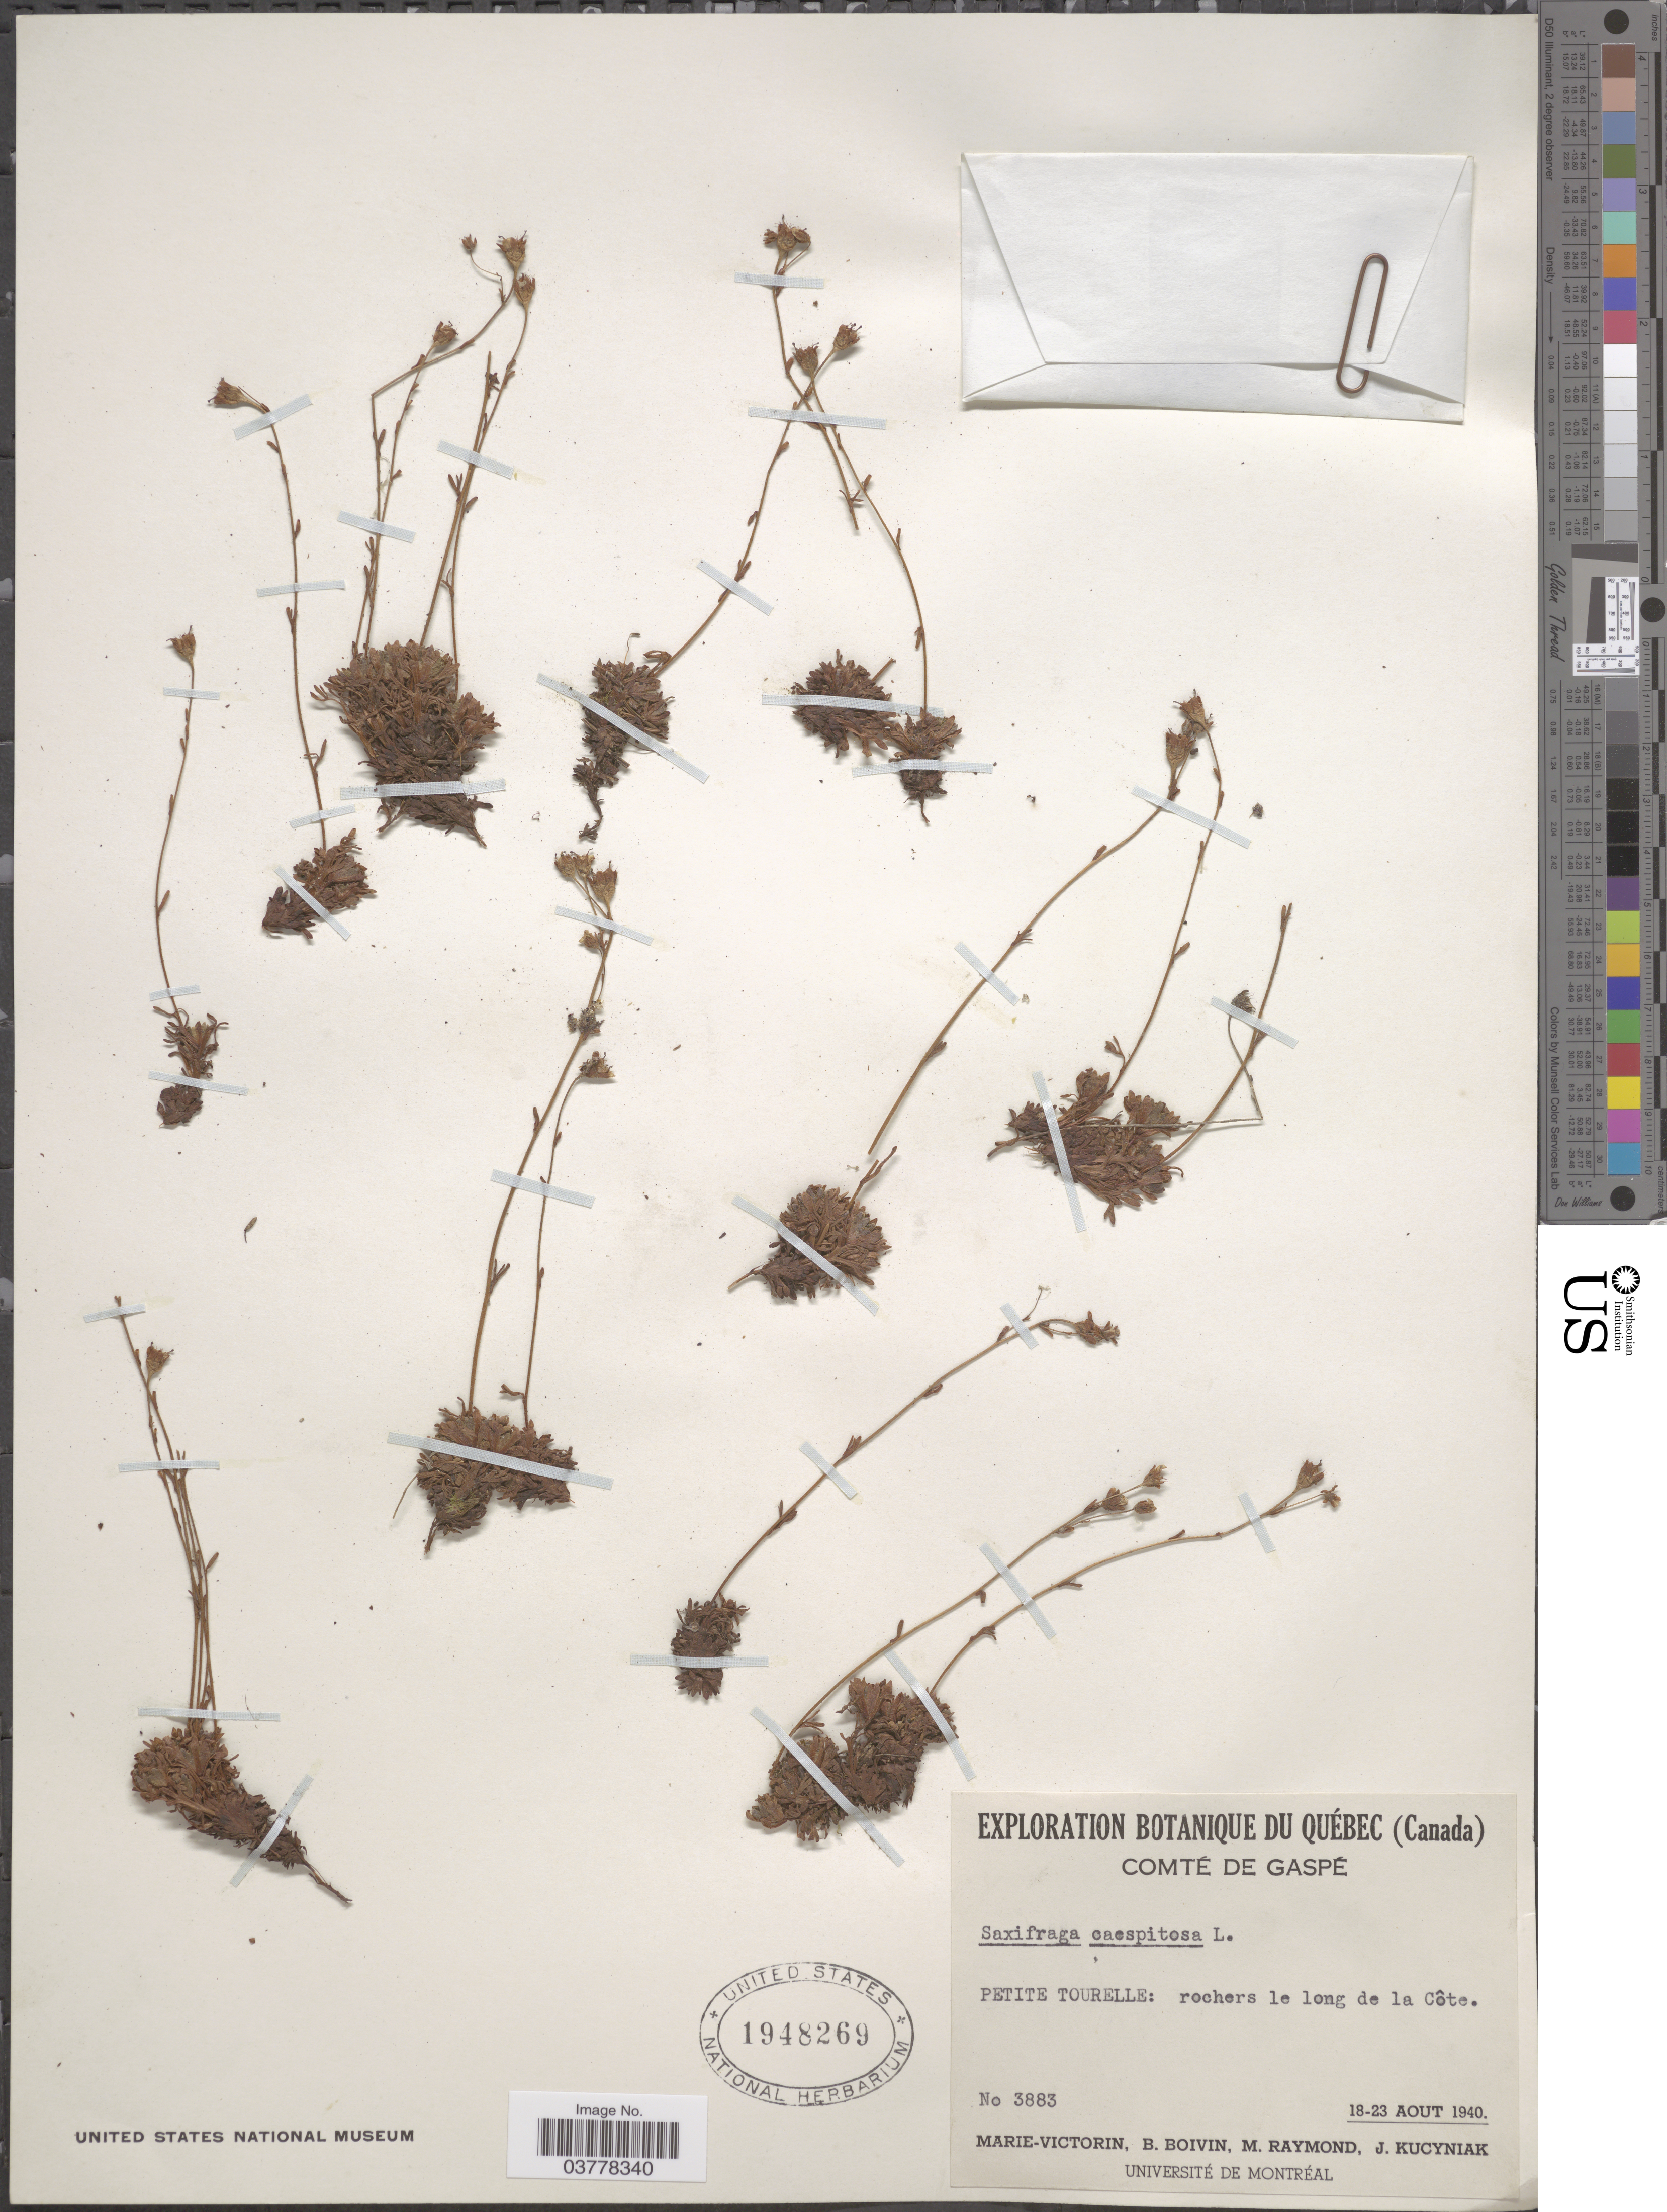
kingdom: Plantae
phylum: Tracheophyta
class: Magnoliopsida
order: Saxifragales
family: Saxifragaceae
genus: Saxifraga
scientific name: Saxifraga caespitosa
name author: L.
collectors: -. Marie-Victorin, J. R. B. Boivin, M. Raymond & J. Kucyniak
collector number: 3883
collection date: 1940-08-18/1940-08-23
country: Canada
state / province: Quebec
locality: Comté de Gaspé. Petite Tourelle: rochers le long de la Côte.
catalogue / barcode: US 1948269